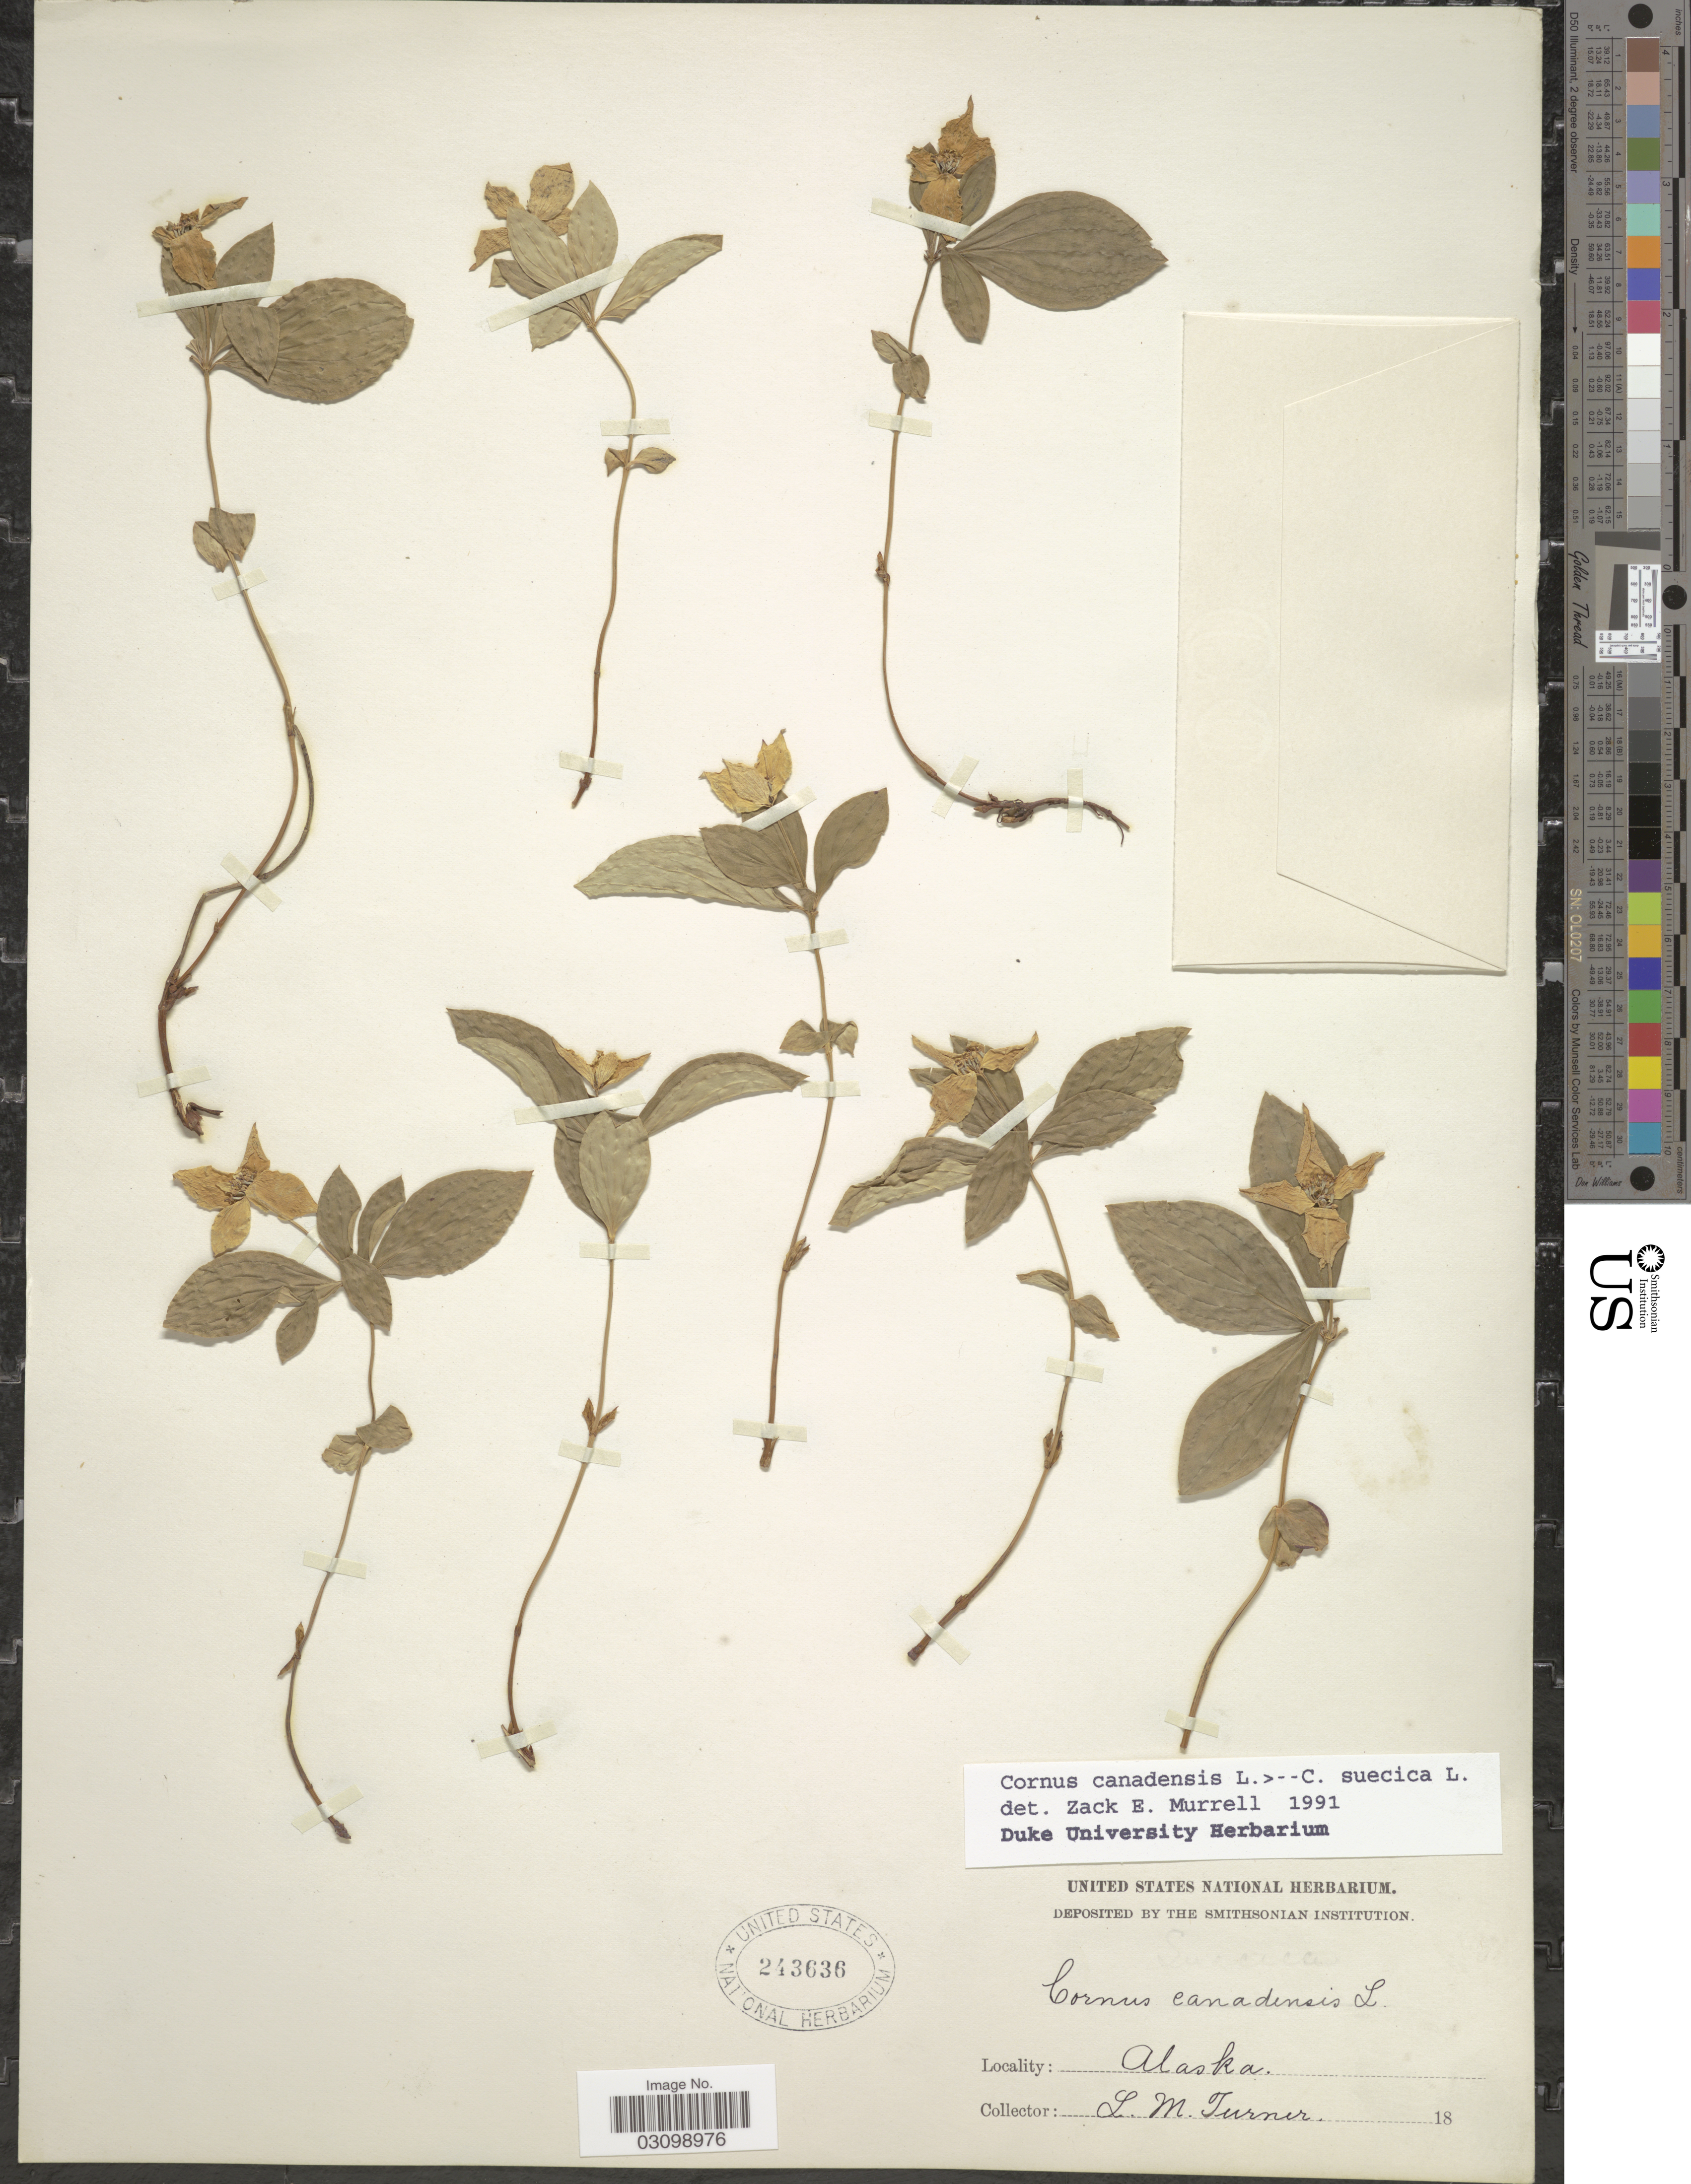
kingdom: Plantae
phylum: Tracheophyta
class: Magnoliopsida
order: Cornales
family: Cornaceae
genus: Cornus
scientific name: Cornus sp.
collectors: L. M. Turner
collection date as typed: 18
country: United States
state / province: Alaska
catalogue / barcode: US 243636